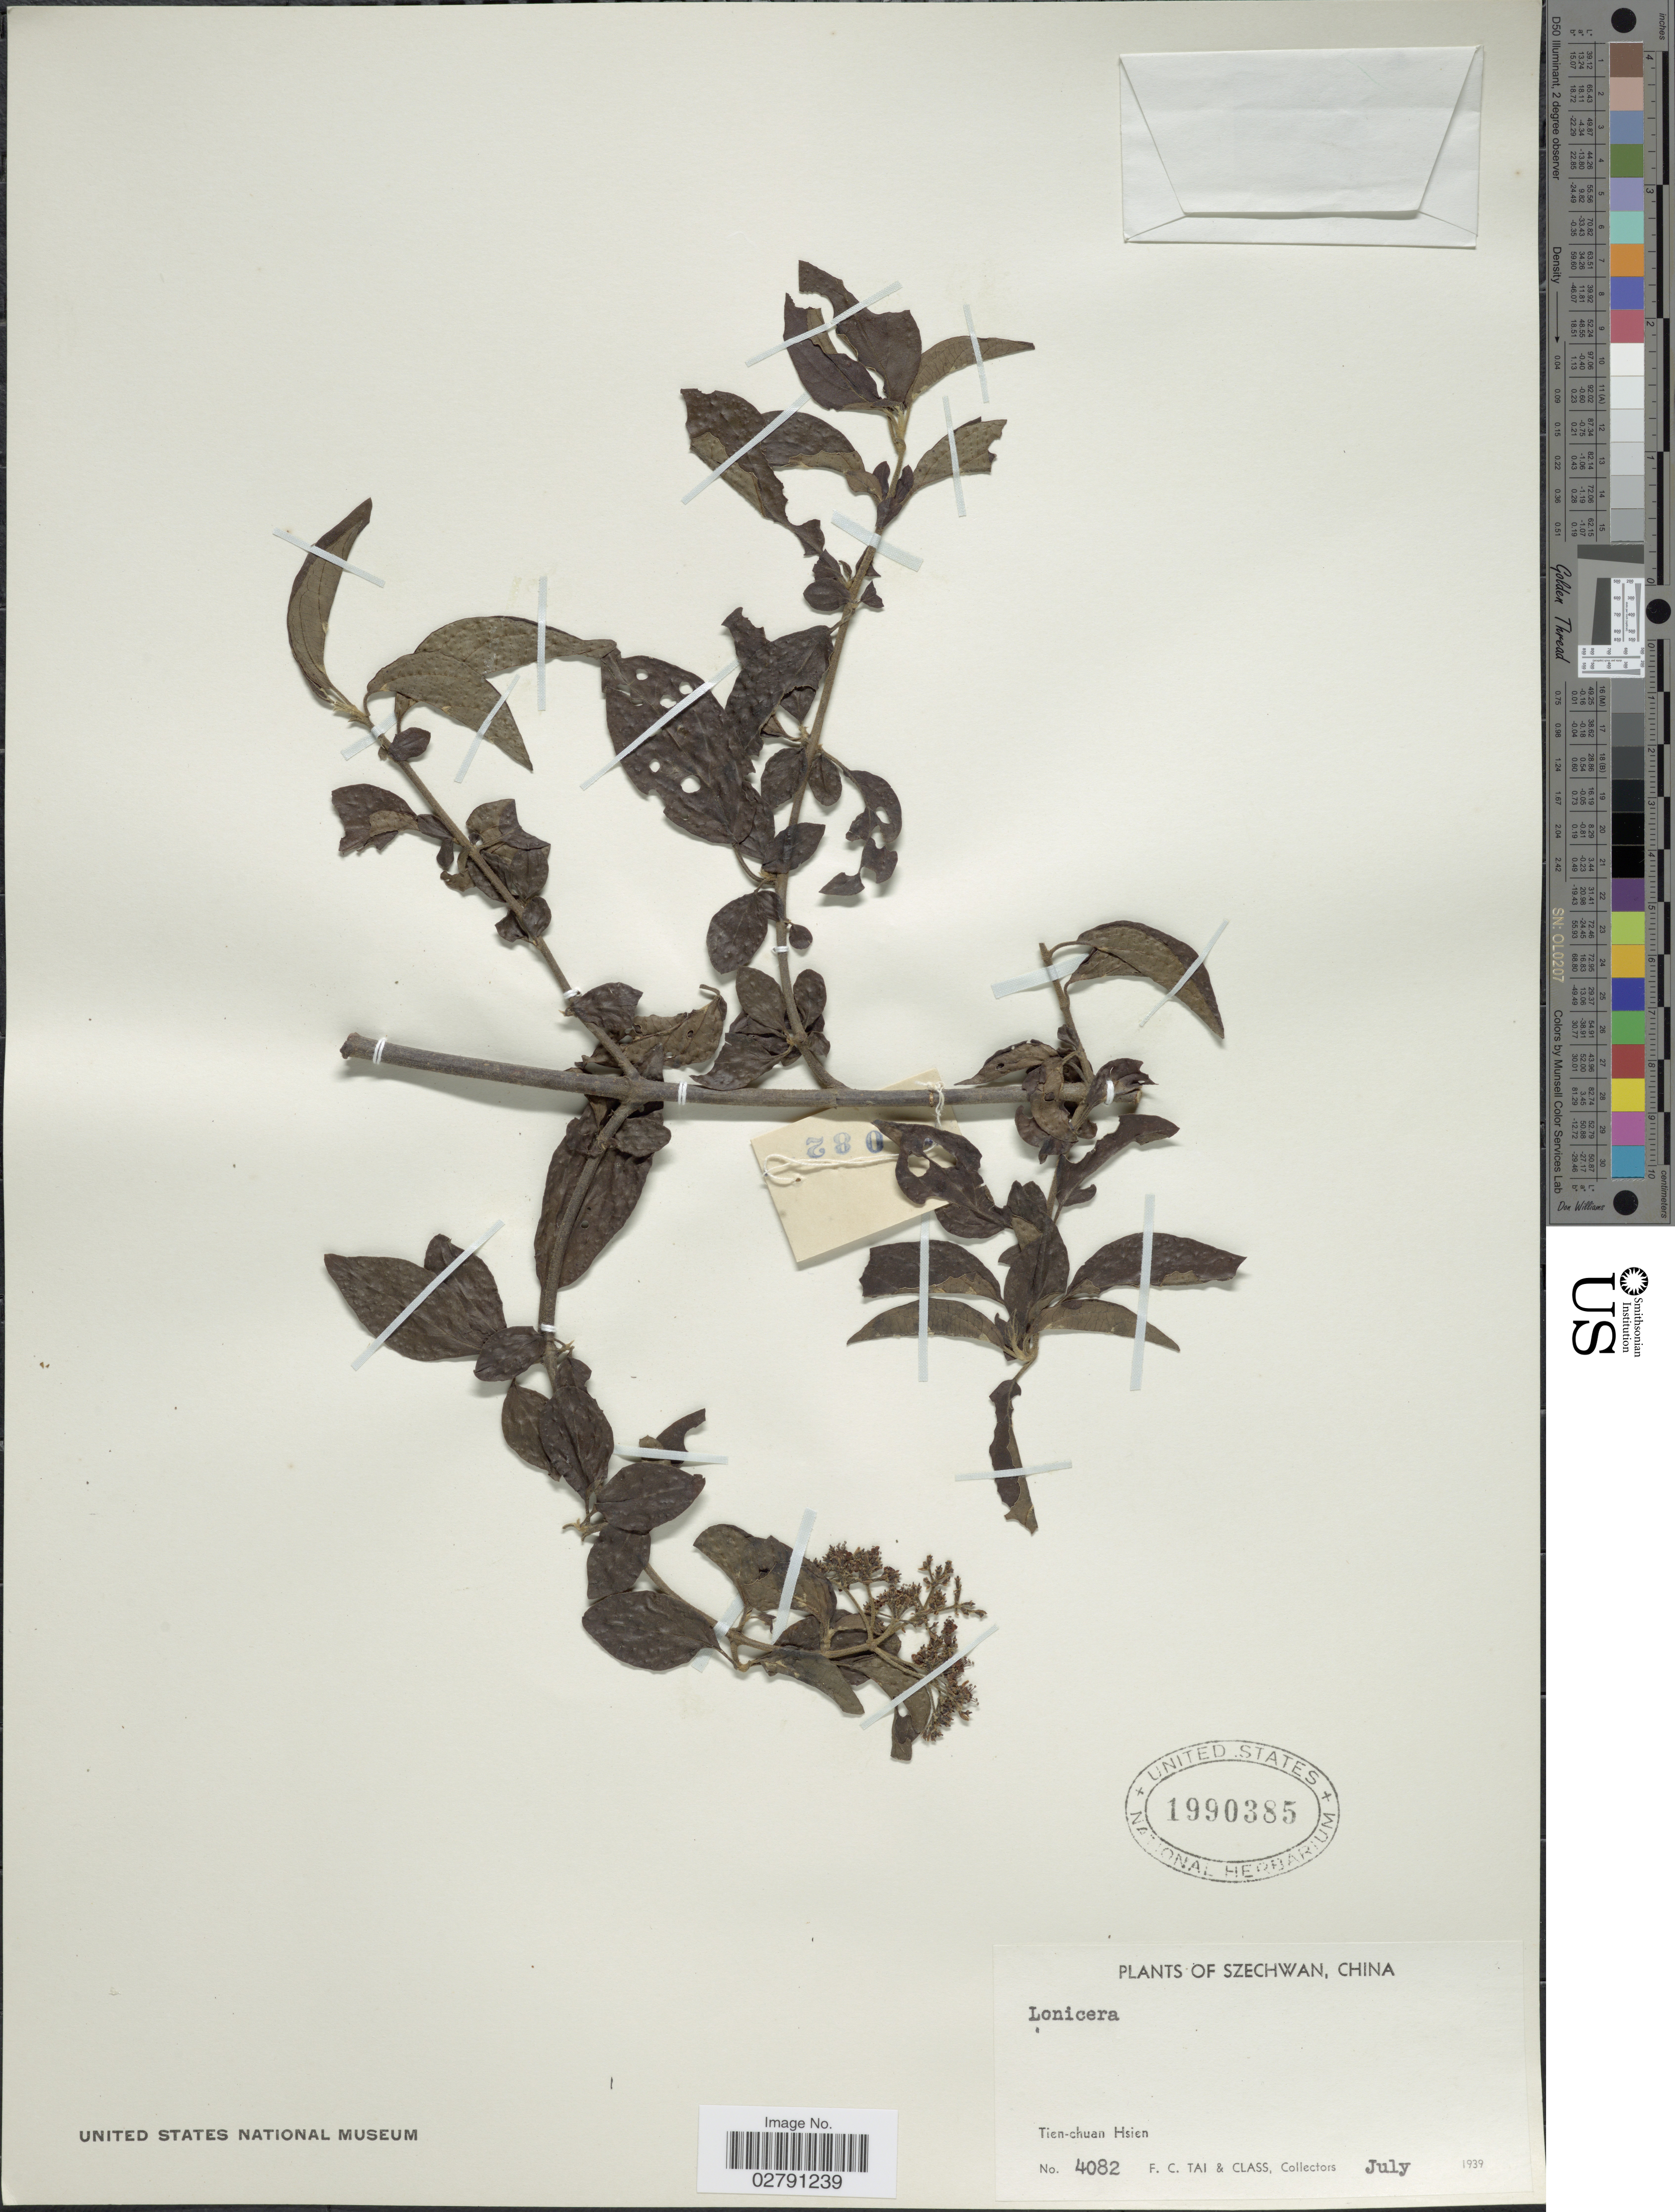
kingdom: Plantae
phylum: Tracheophyta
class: Magnoliopsida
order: Dipsacales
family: Caprifoliaceae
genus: Lonicera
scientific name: Lonicera sp.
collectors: F. Tai & Class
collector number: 4082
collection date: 1939-07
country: China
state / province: Sichuan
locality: Tien-chuan Hsien.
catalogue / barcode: US 1990385